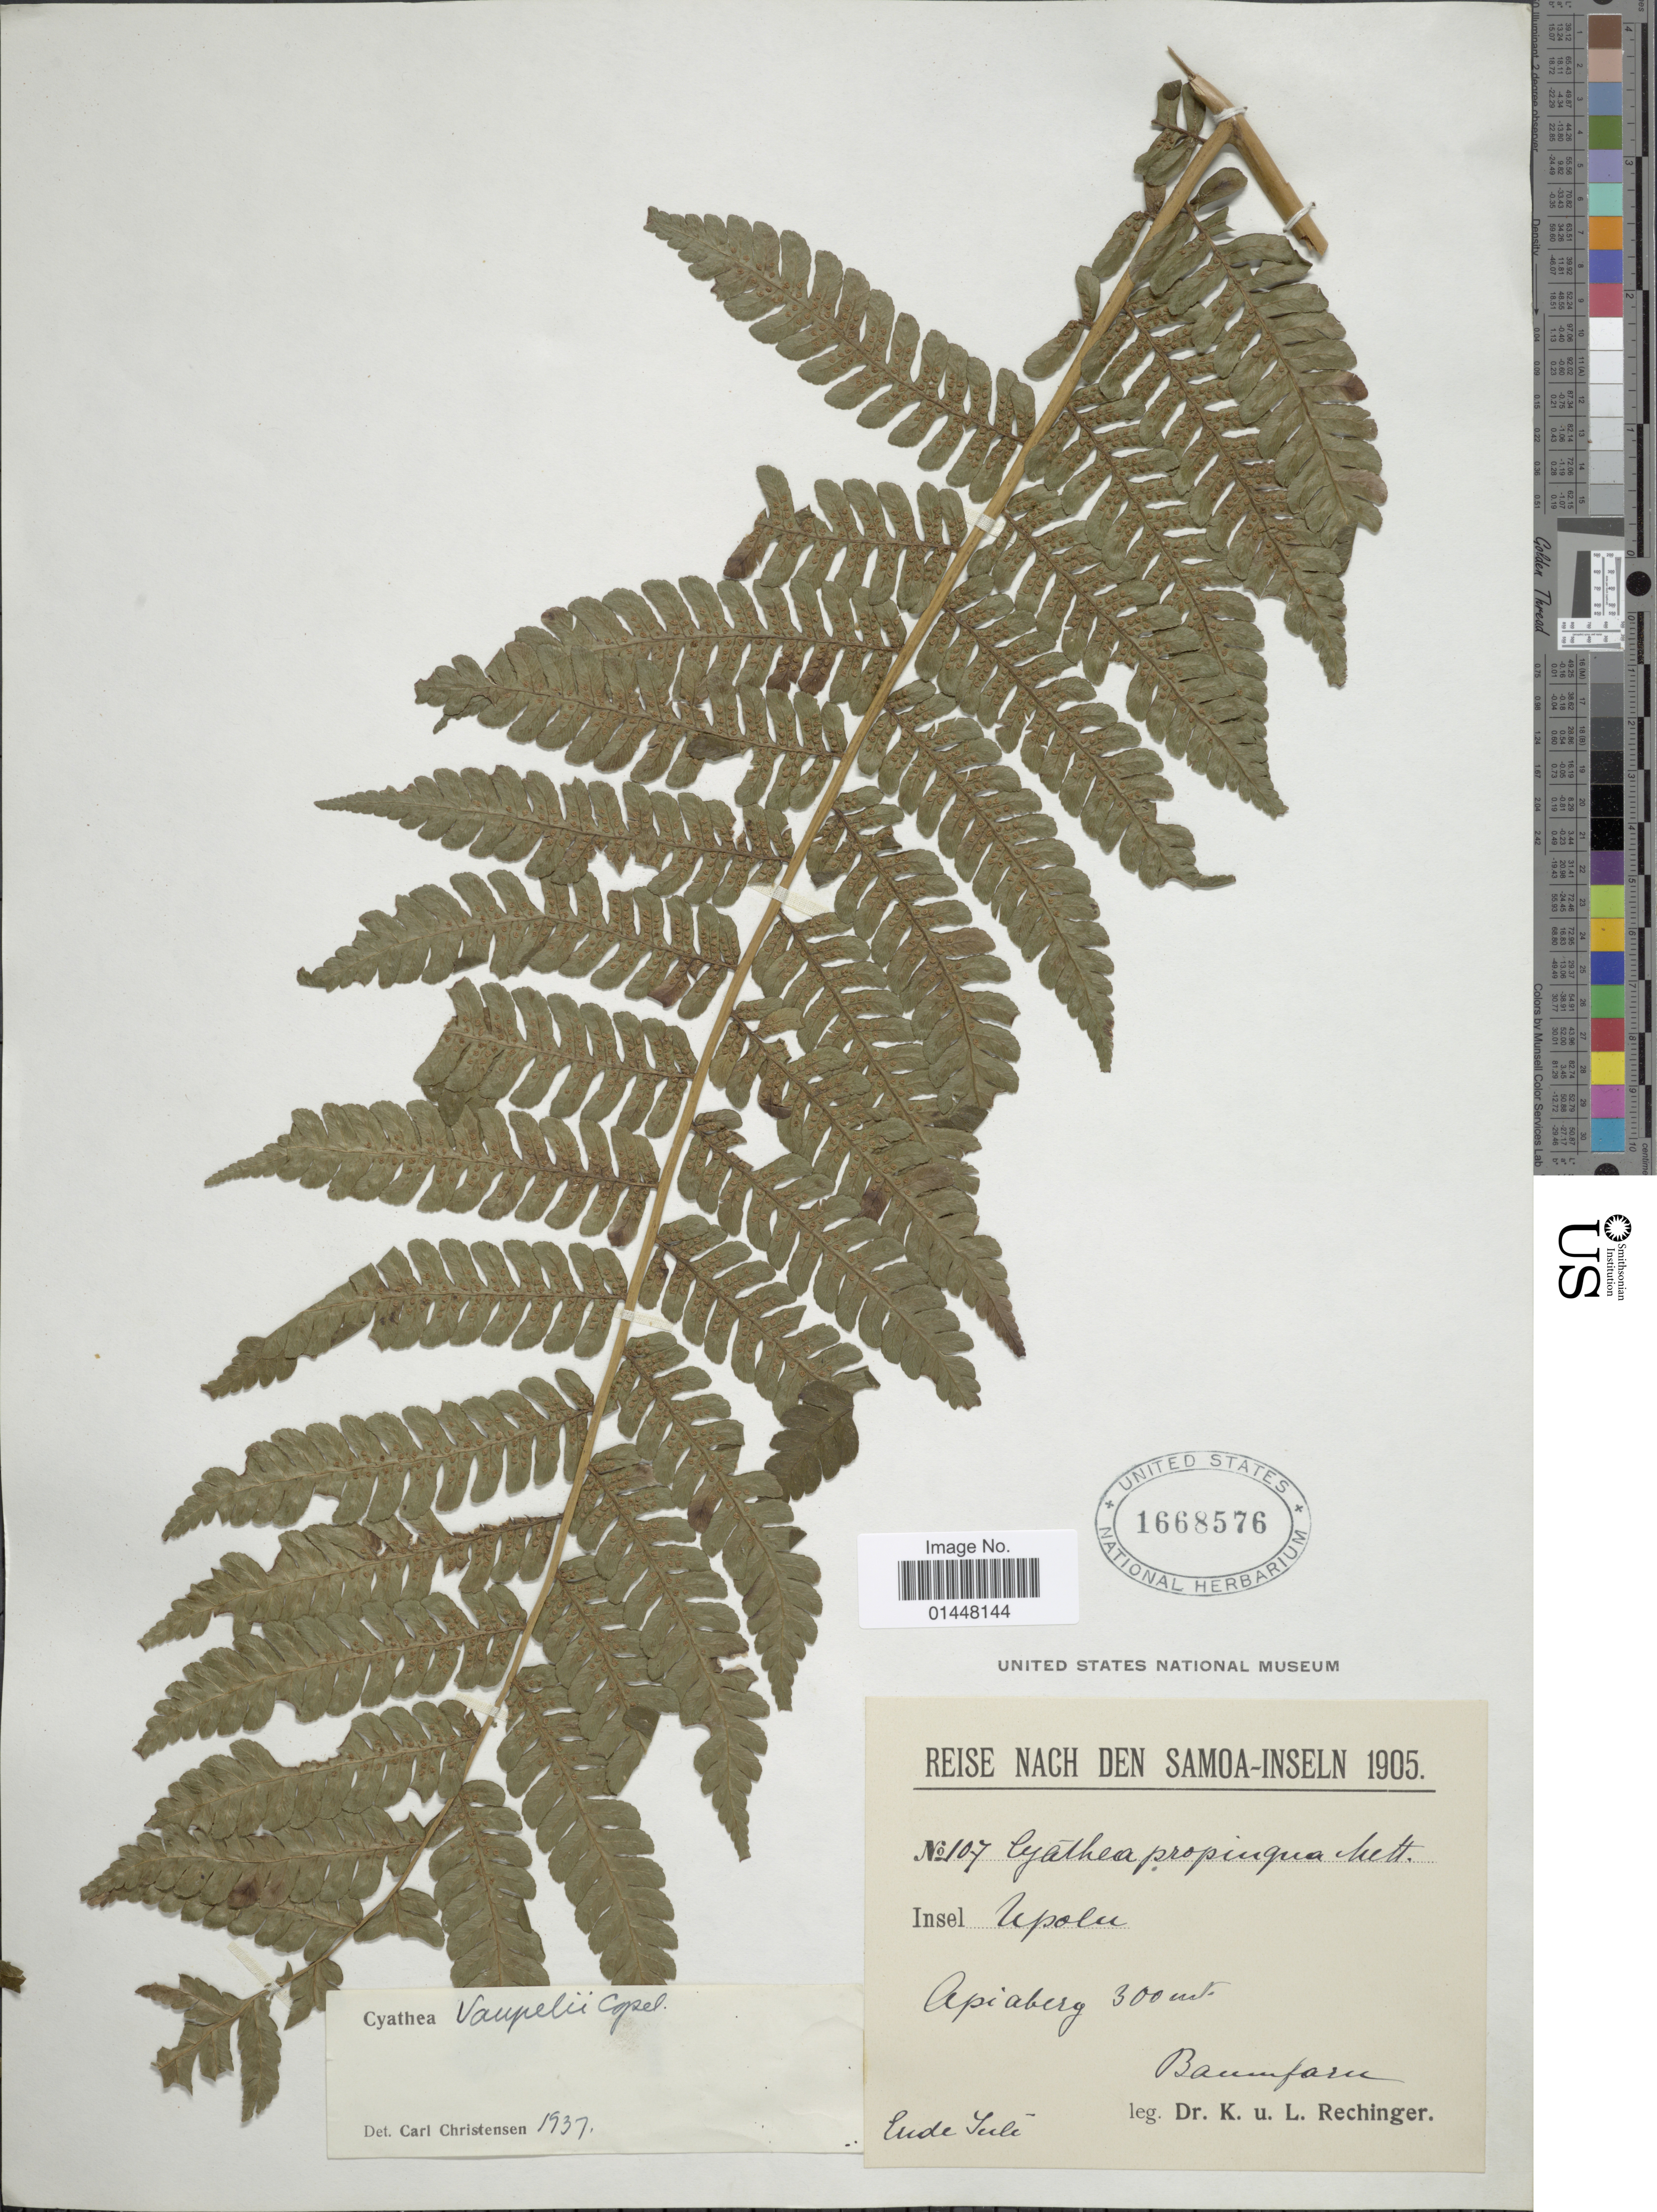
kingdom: Plantae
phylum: Tracheophyta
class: Polypodiopsida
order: Cyatheales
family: Cyatheaceae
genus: Sphaeropteris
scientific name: Sphaeropteris vaupellii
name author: (Copel.)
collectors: K. Rechinger & L. Rechinger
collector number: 107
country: Samoa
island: Upolu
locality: Upolu. Apiaberg. Baumfaru [interpreted]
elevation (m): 300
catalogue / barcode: US 1668576